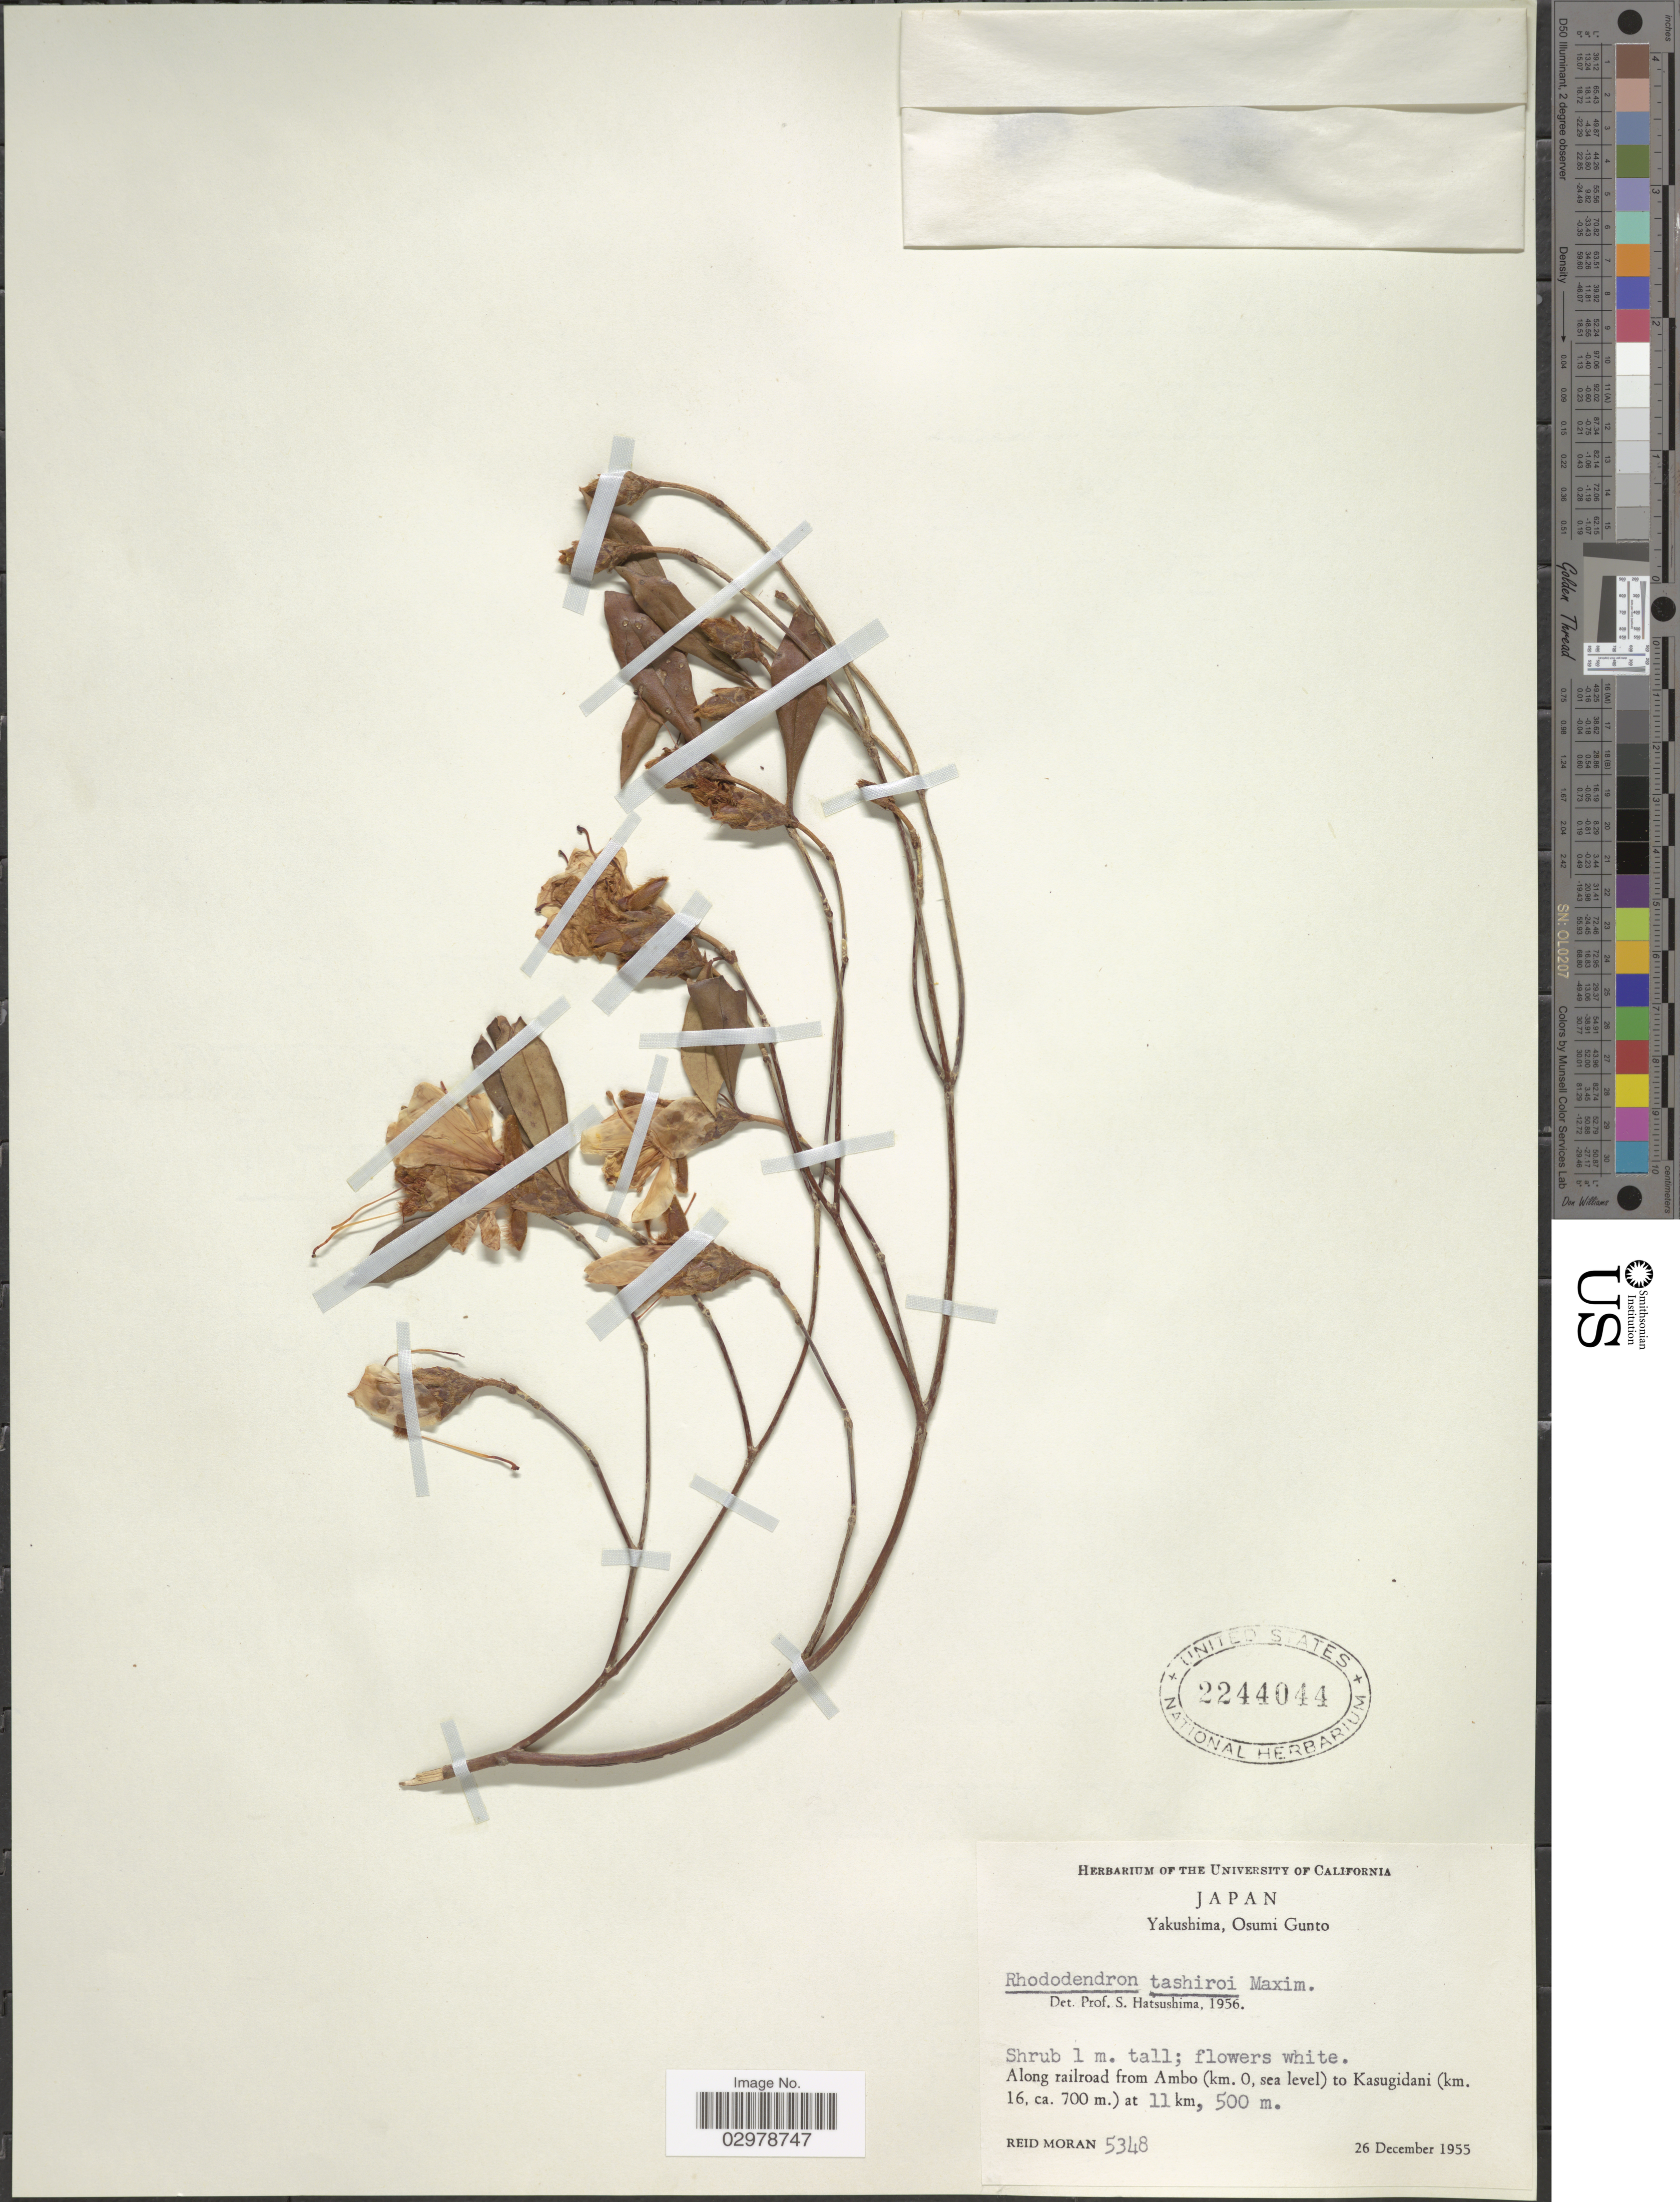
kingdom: Plantae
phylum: Tracheophyta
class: Magnoliopsida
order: Ericales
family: Ericaceae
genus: Rhododendron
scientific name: Rhododendron tashiroi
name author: Maxim.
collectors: R. V. Moran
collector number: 5348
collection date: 1955-12-26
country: Japan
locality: Yakushima, Osumi Gunto. Along railroad from Ambo (km. 0, sea level) to Kasugidani (km. 16) at 11 km.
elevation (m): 500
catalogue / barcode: US 2244044